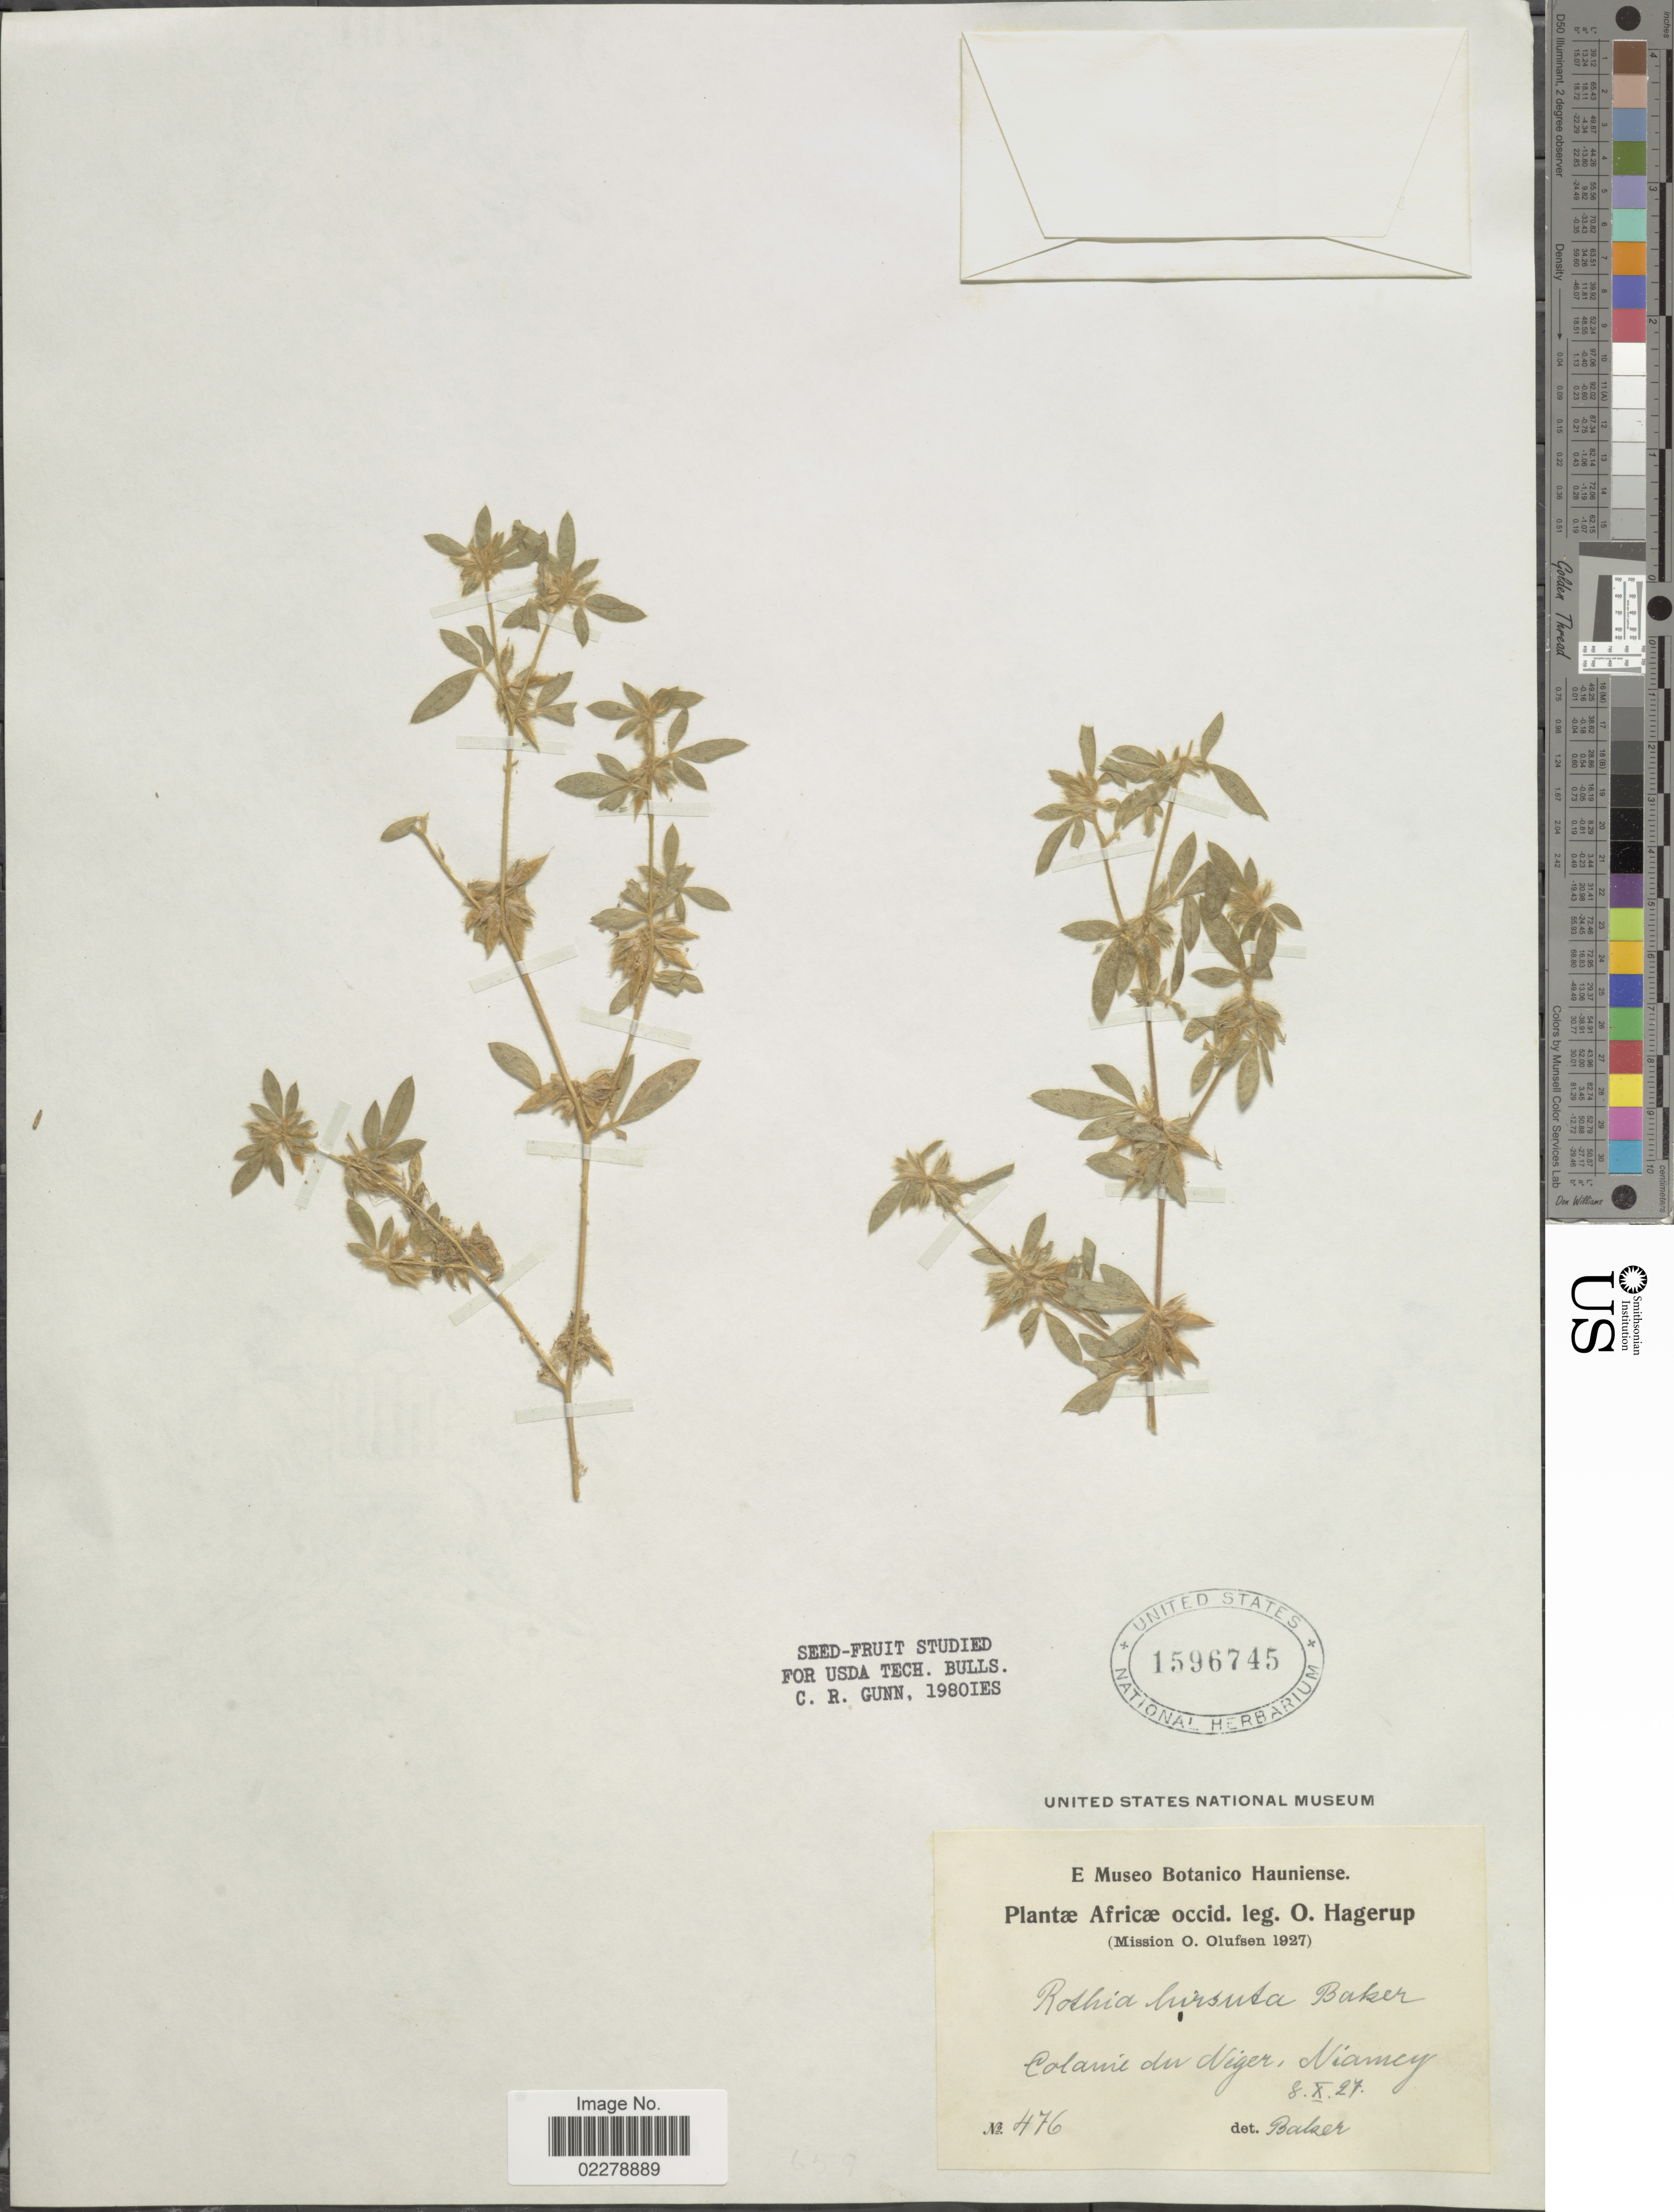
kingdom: Plantae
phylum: Tracheophyta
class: Magnoliopsida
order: Fabales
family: Fabaceae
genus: Rothia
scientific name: Rothia hirsuta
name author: (Guill. & Baker) Baker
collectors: O. Hagerup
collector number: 476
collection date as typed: Transcribed d/m/y: 8/10/27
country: Niger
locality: Africæ occid. Colonie du Niger, Niamey.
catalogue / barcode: US 1596745